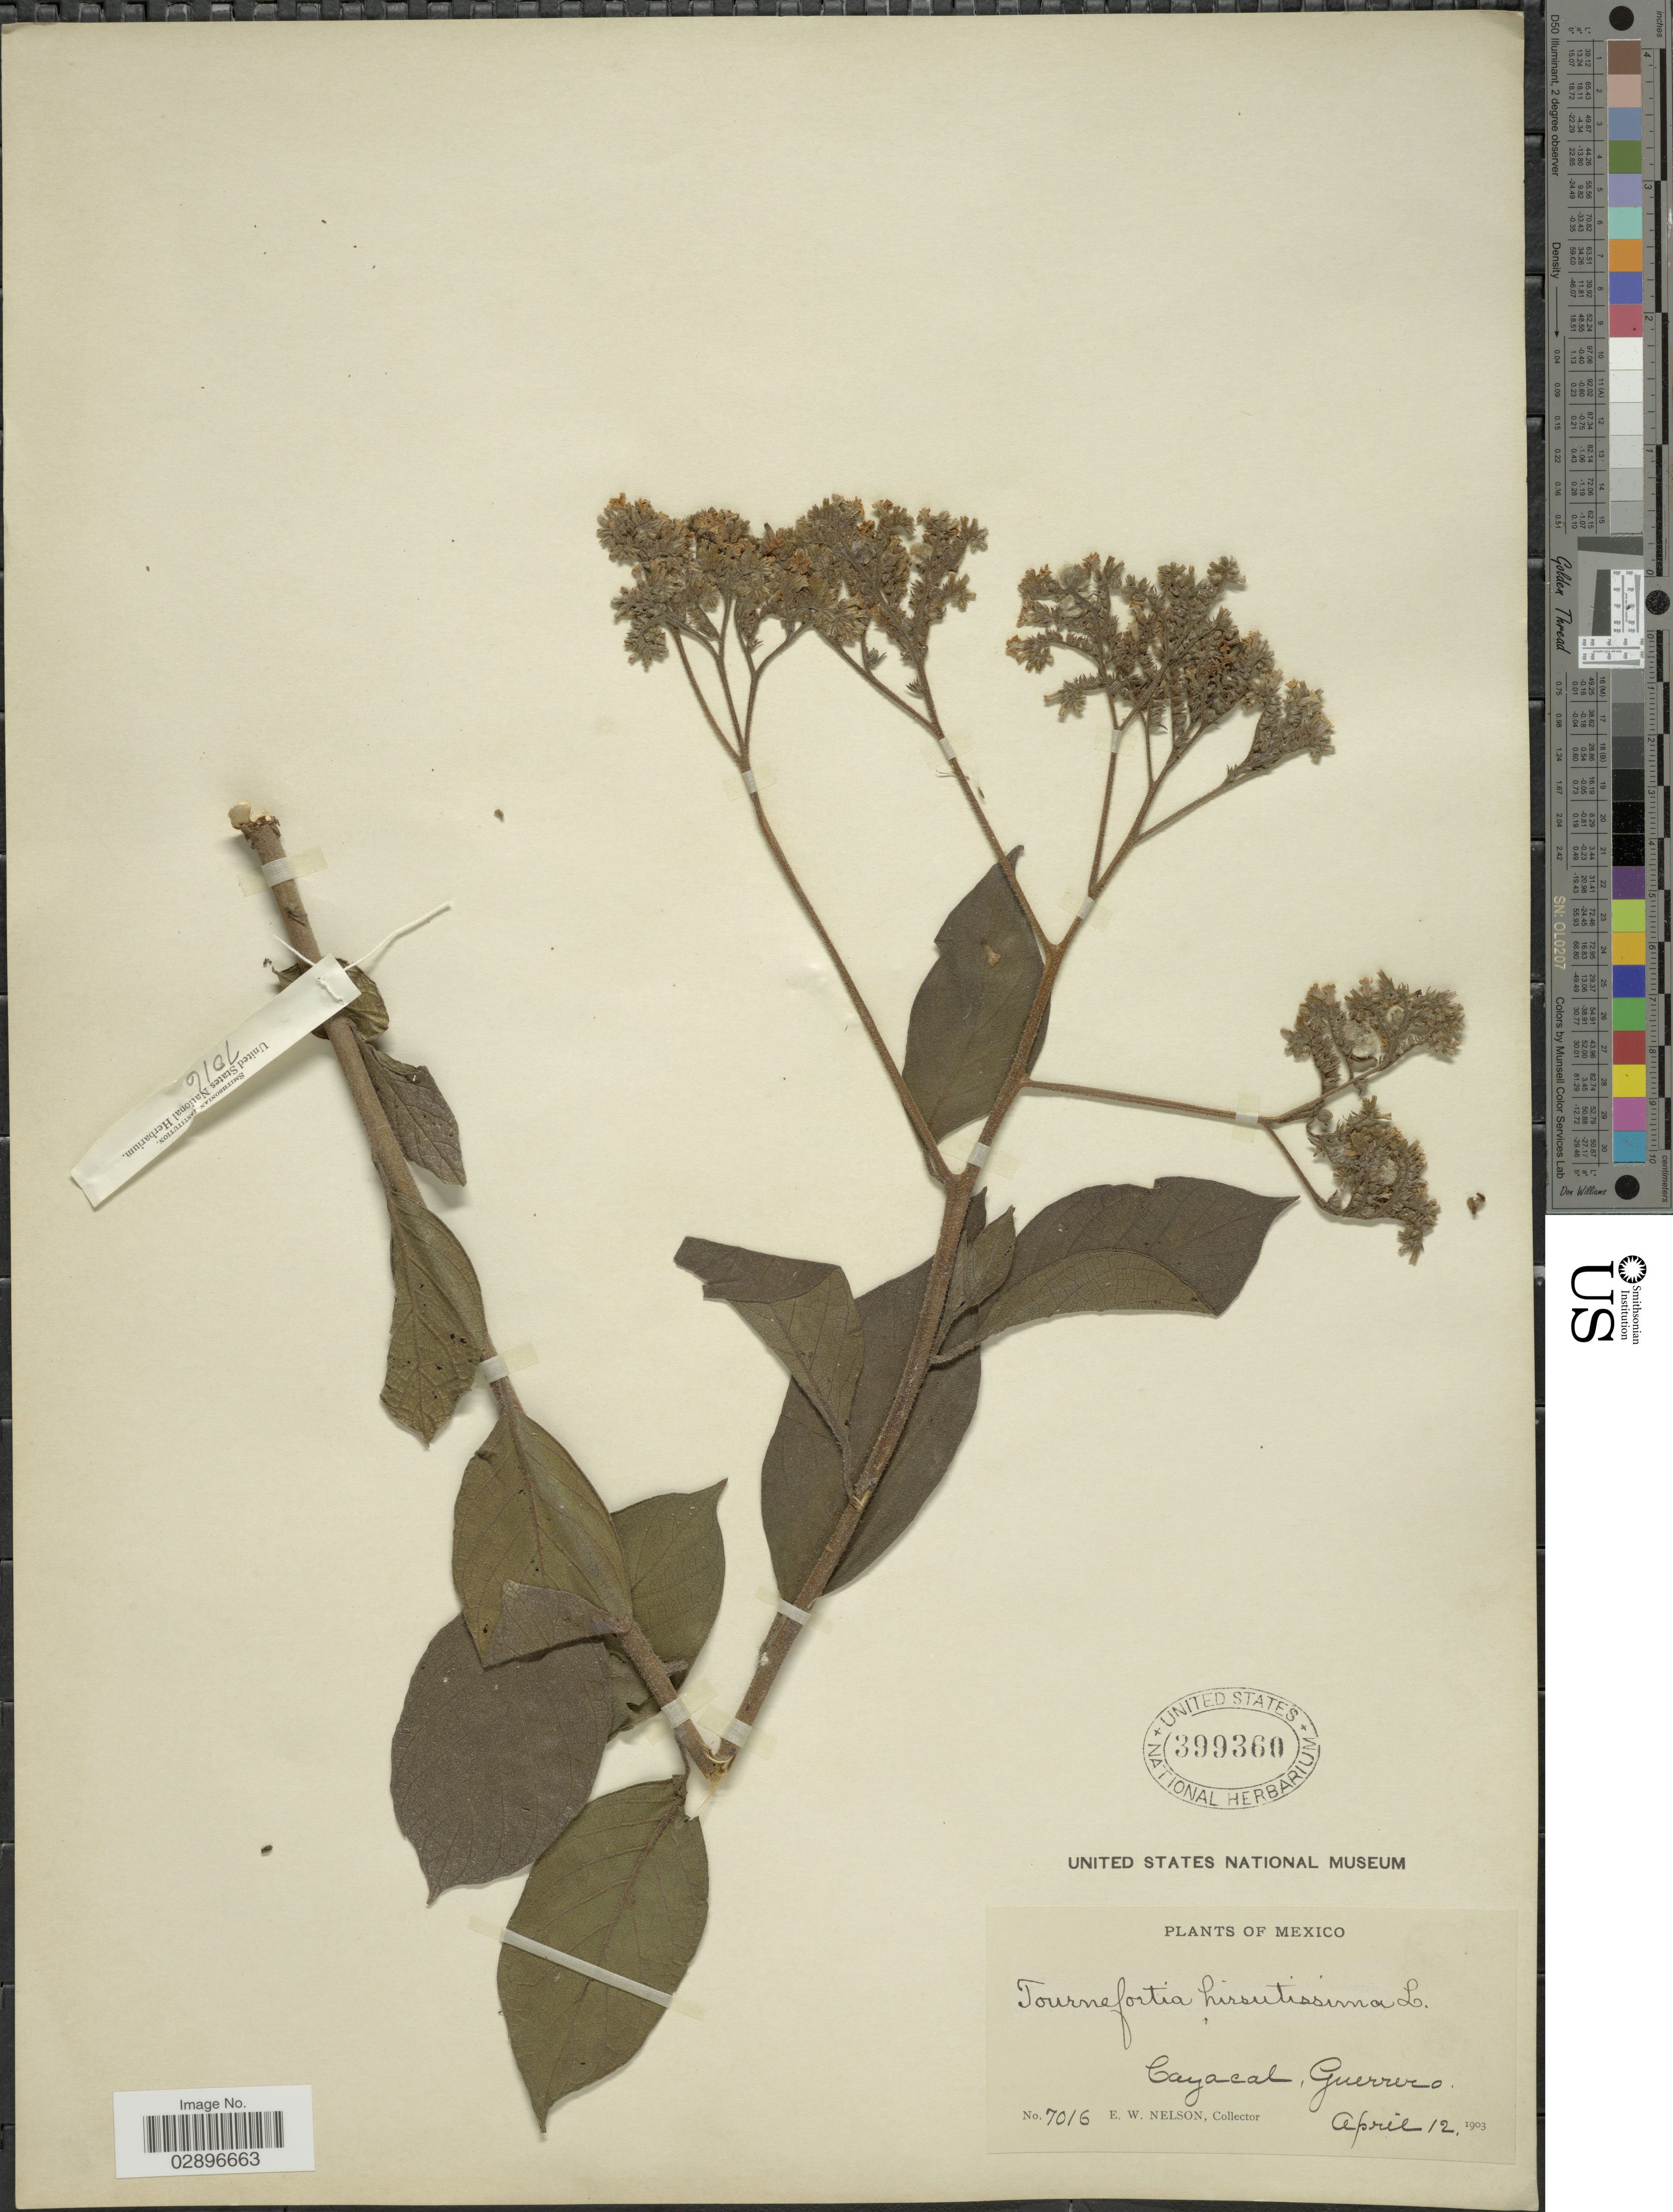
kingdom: Plantae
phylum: Tracheophyta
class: Magnoliopsida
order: Boraginales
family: Heliotropiaceae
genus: Tournefortia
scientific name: Tournefortia hirsutissima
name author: L.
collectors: E. W. Nelson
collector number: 7016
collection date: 1903-04-12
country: Mexico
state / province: Guerrero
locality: Cayacal.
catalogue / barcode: US 399360